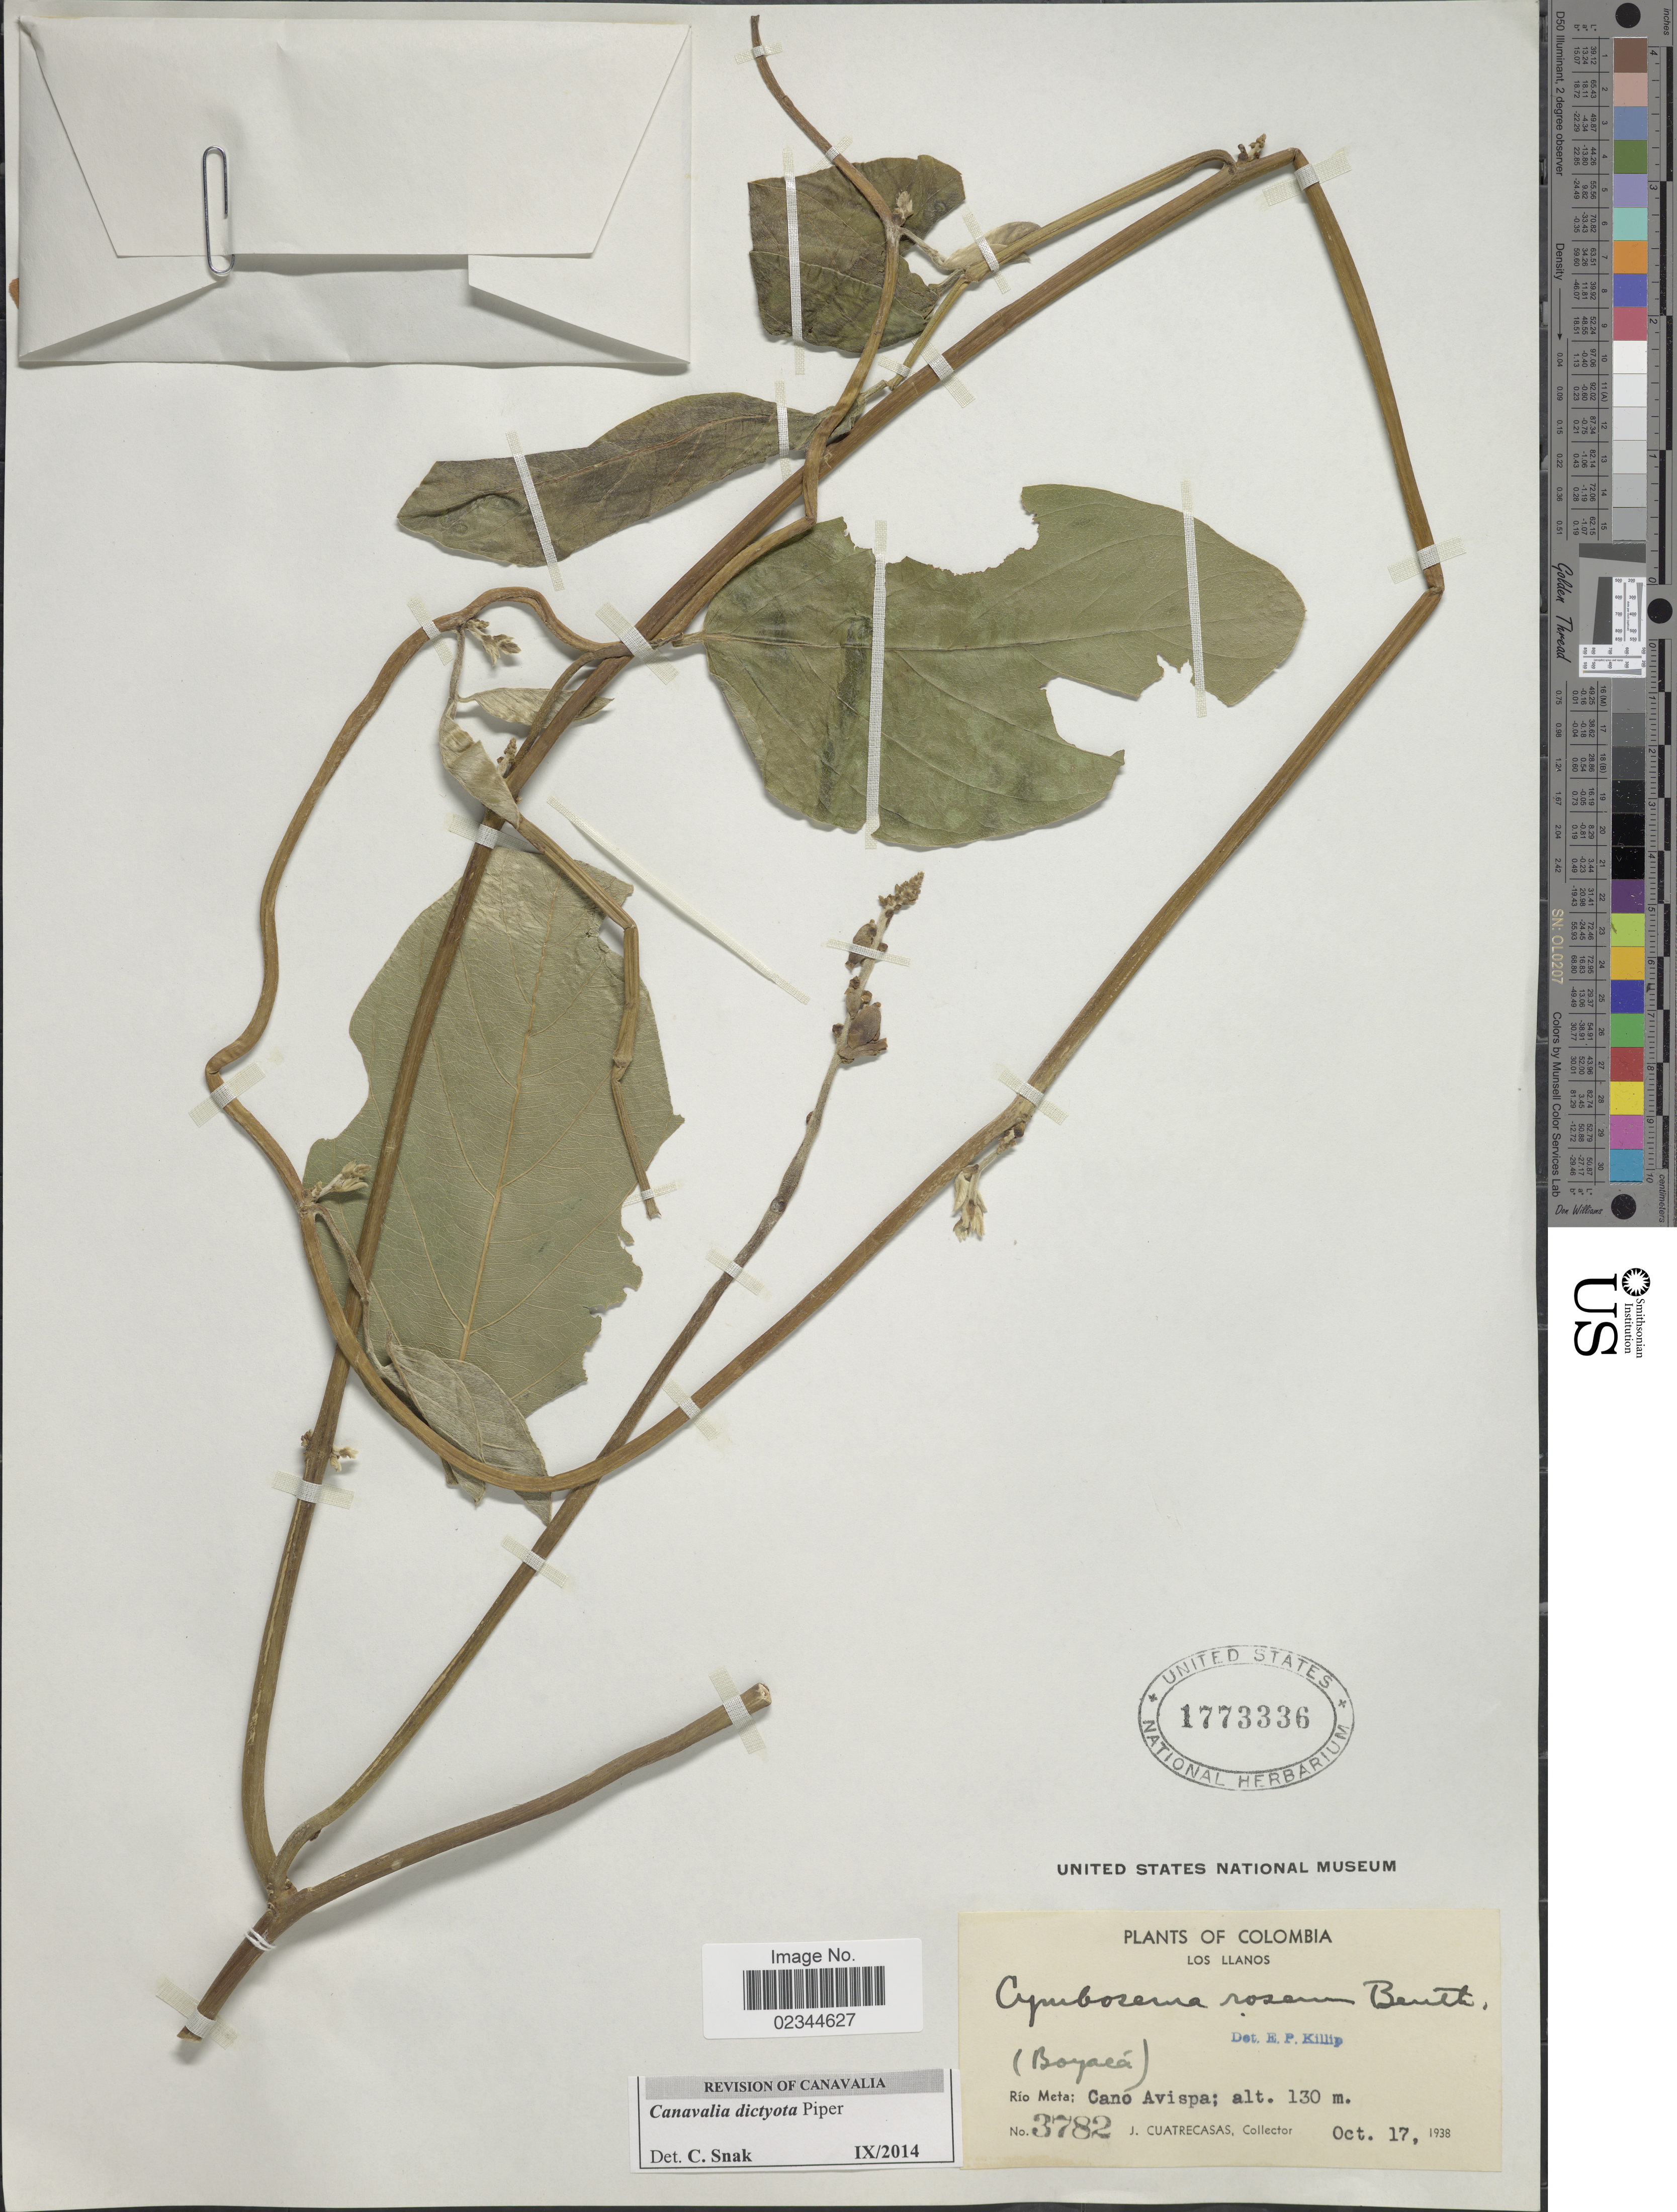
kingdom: Plantae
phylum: Tracheophyta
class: Magnoliopsida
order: Fabales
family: Fabaceae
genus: Canavalia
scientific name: Canavalia dictyota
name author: Piper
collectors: J. Cuatrecasas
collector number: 3782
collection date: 1938-10-17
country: Colombia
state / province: Meta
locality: Los Llanos, Cano Avispa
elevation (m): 130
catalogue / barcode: US 1773336